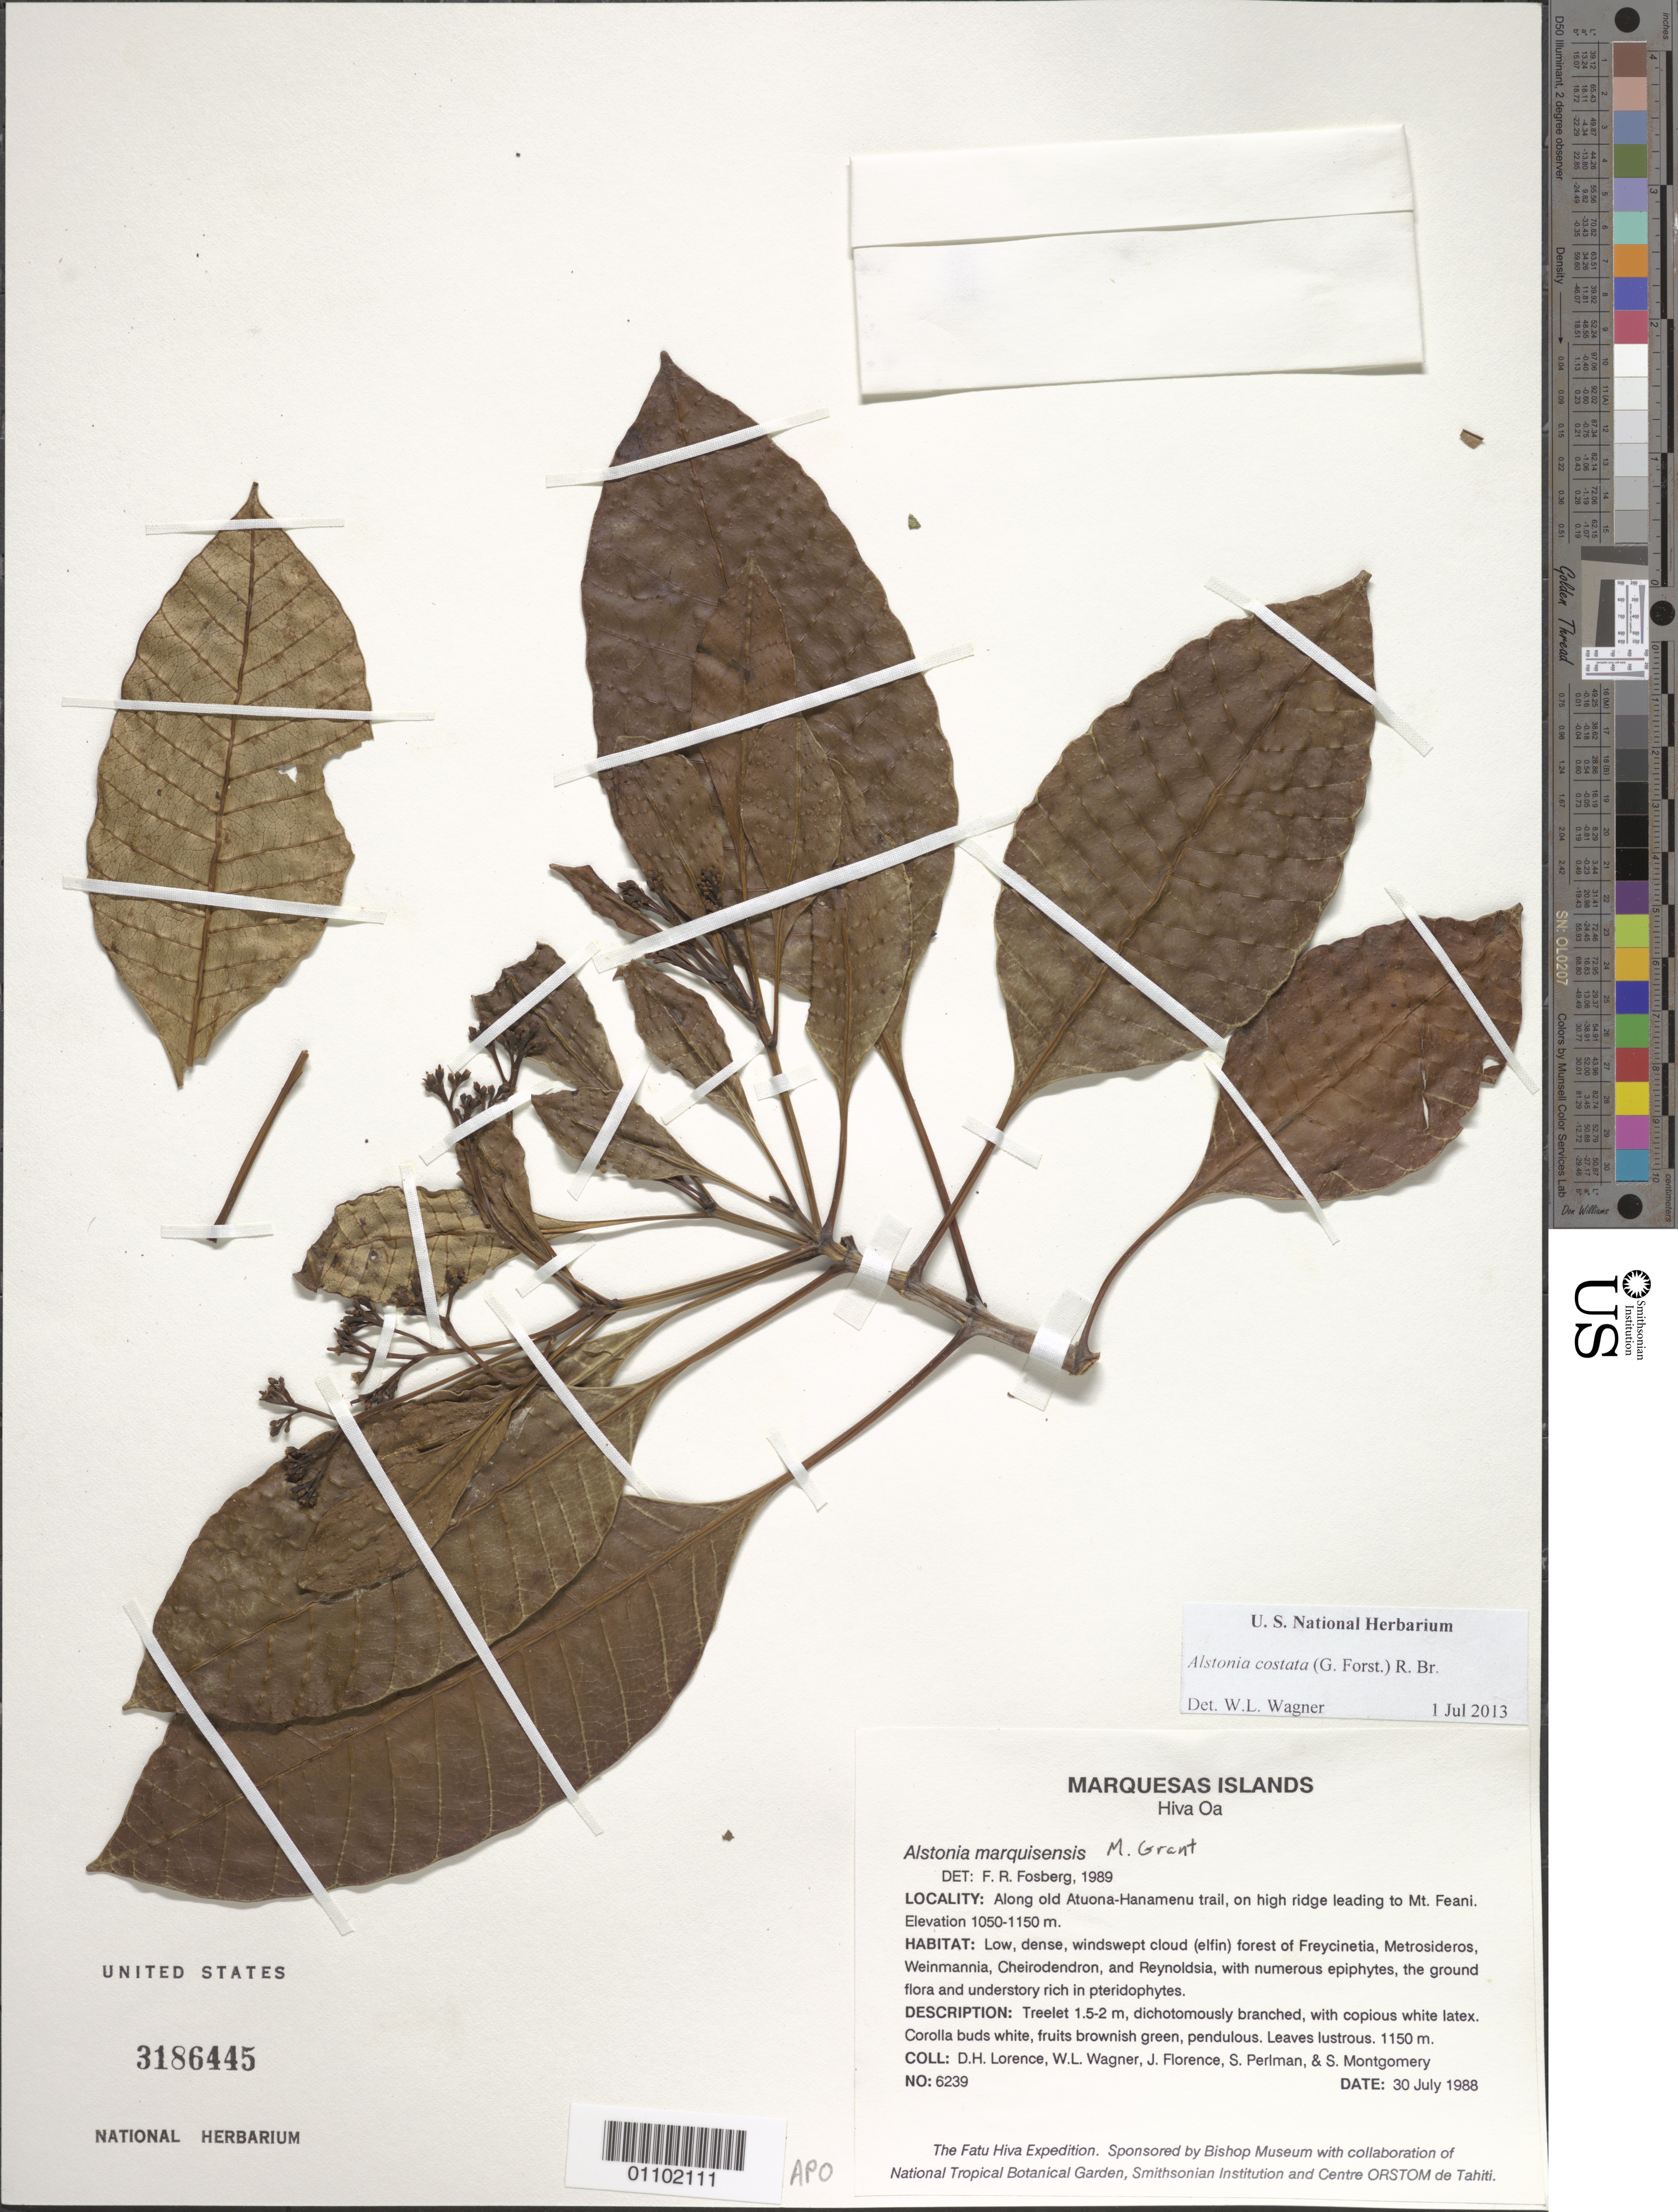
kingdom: Plantae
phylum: Tracheophyta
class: Magnoliopsida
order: Gentianales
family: Apocynaceae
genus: Alstonia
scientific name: Alstonia costata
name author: (G. Forst.) R. Br.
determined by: Lorence, David H., (PTBG), National Tropical Botanical Garden (UNITED STATES)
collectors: D. Lorence, W. L. Wagner, J. Florence, S. P. Perlman & S. Montgomery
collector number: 6239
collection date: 1988-07-30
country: French Polynesia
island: Hiva Oa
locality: Along old Atuona-Hanamenu Trail, on high ridge leading to Mt. Feani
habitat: Low, dense, windswept cloud (elfin) forest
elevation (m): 1150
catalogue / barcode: US 3186445